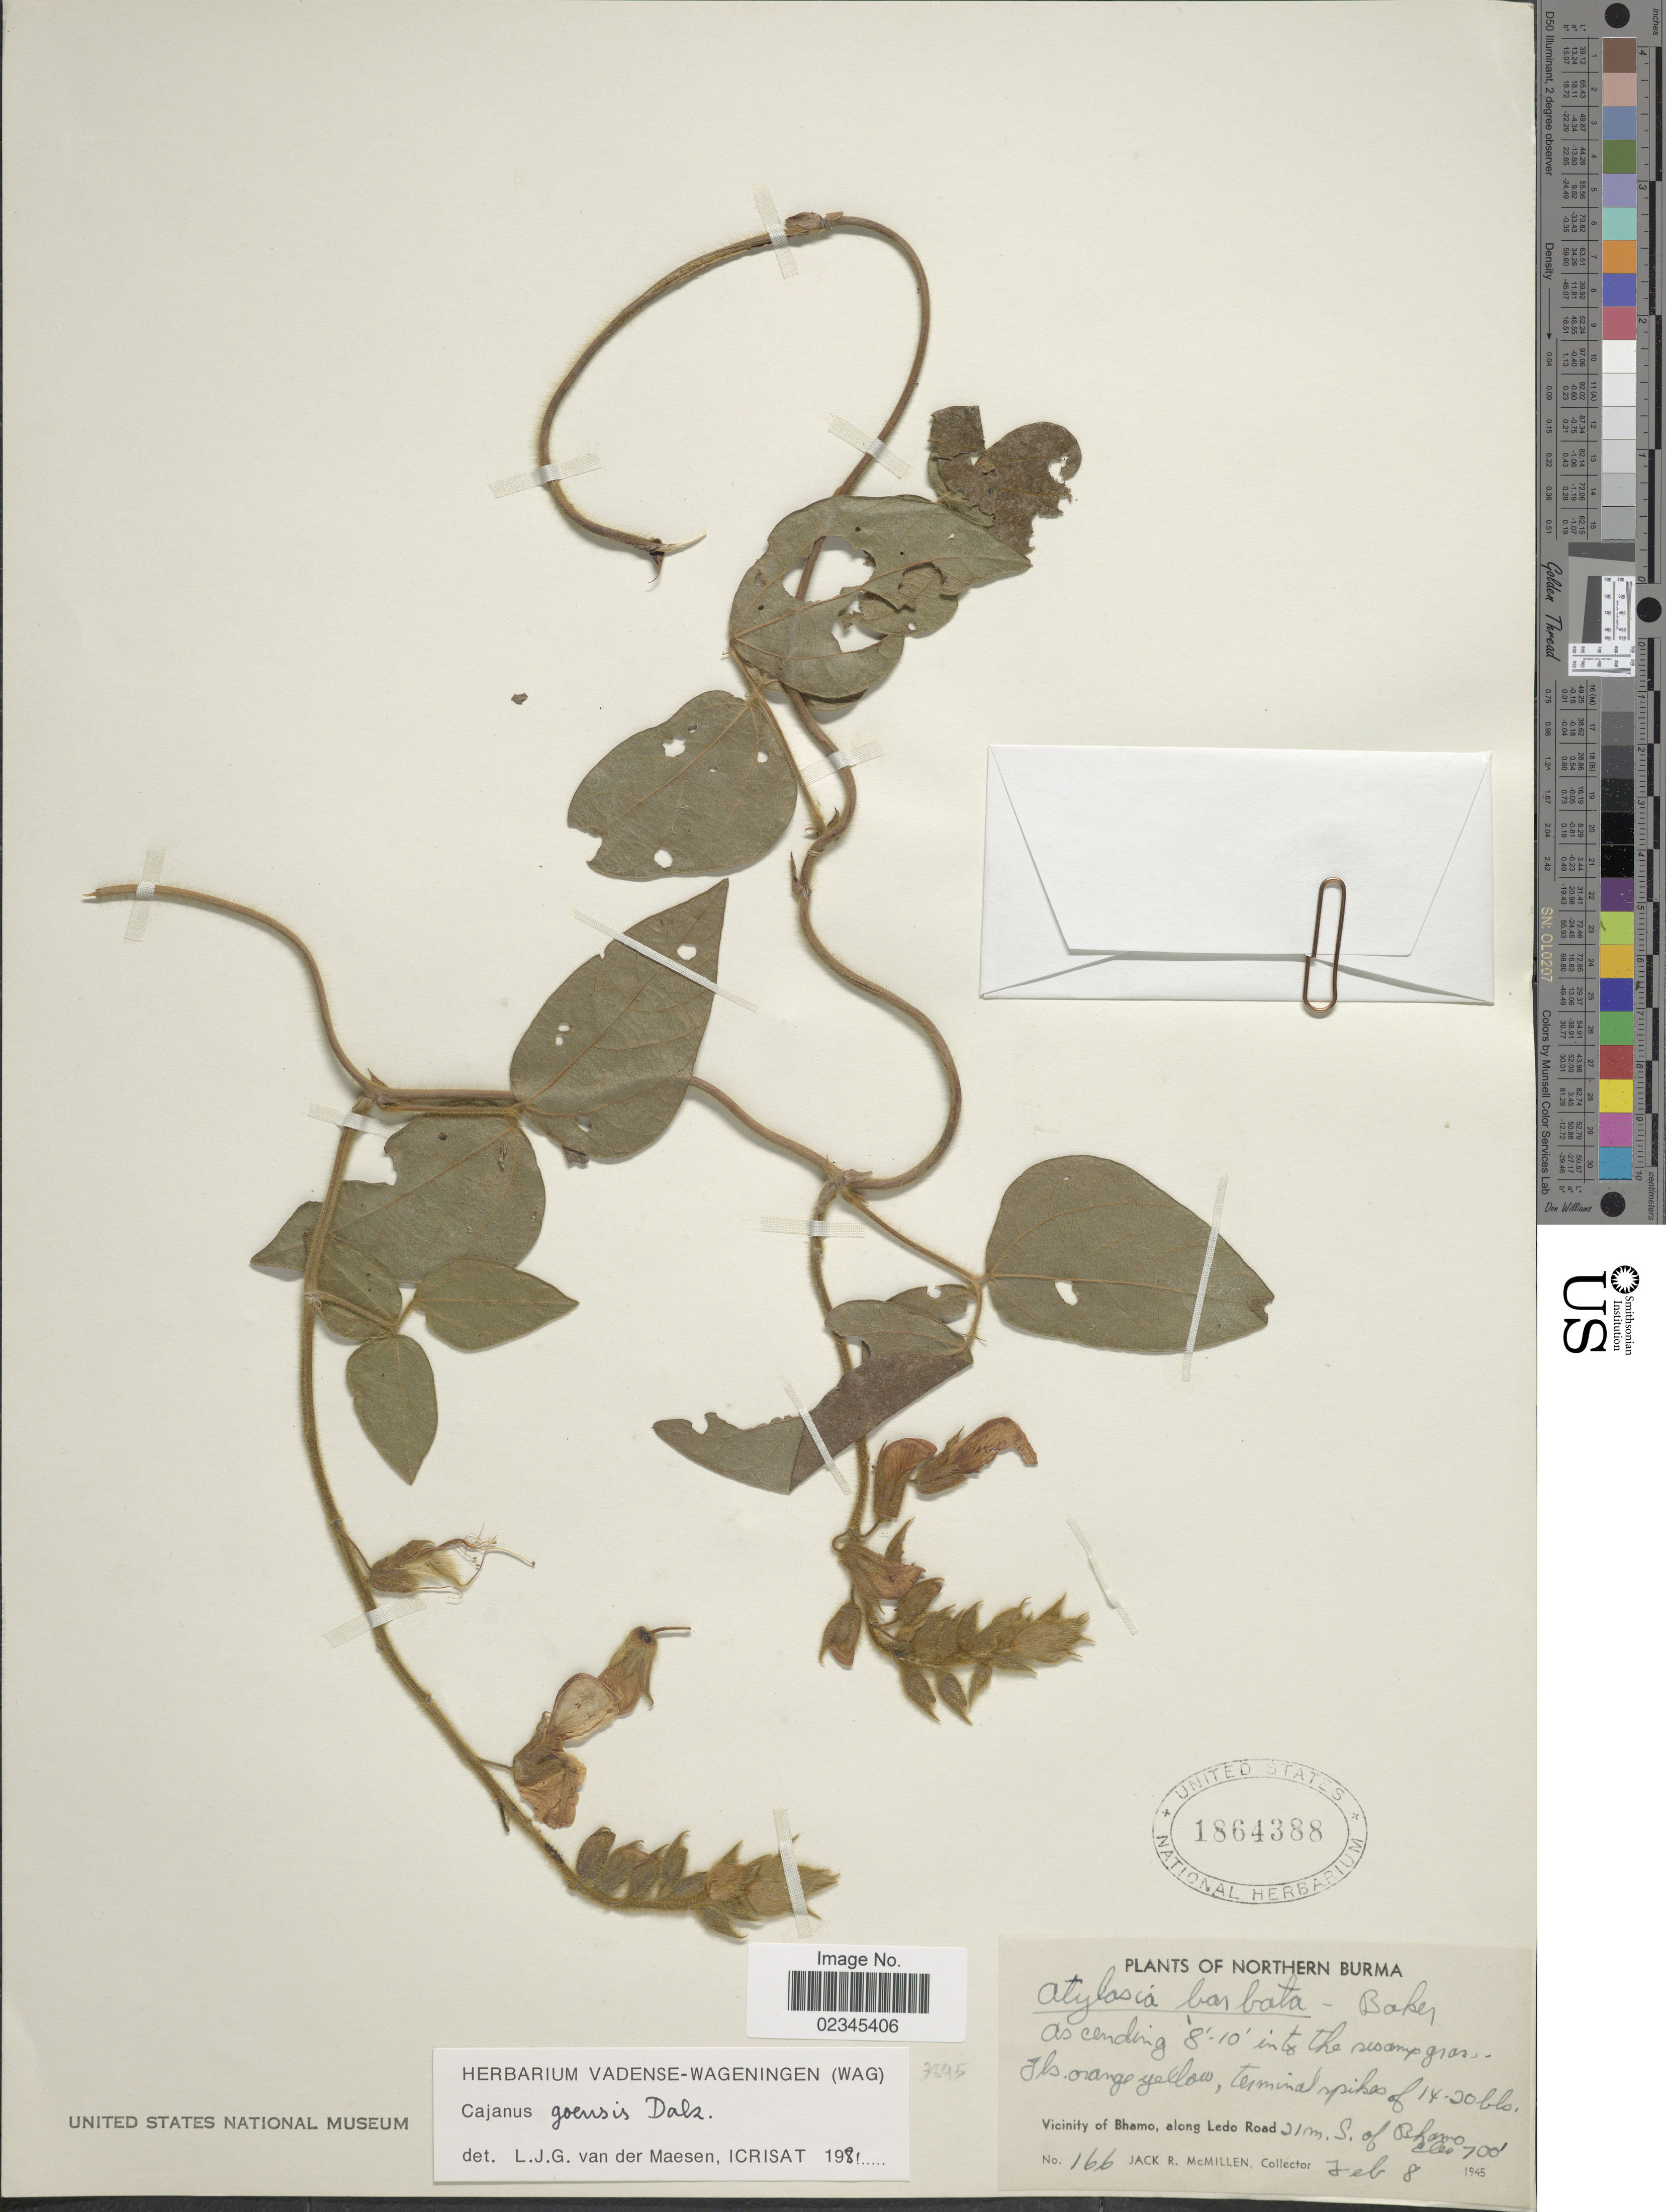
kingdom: Plantae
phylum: Tracheophyta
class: Magnoliopsida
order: Fabales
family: Fabaceae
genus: Cajanus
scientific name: Cajanus goensis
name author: Dalzell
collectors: J. McMillen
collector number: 166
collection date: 1945-02-08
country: Myanmar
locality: Northern Burma. Vicinity of Bhamo, along Ledo Road, 21 m. S. of Bhamo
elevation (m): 213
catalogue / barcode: US 1864388